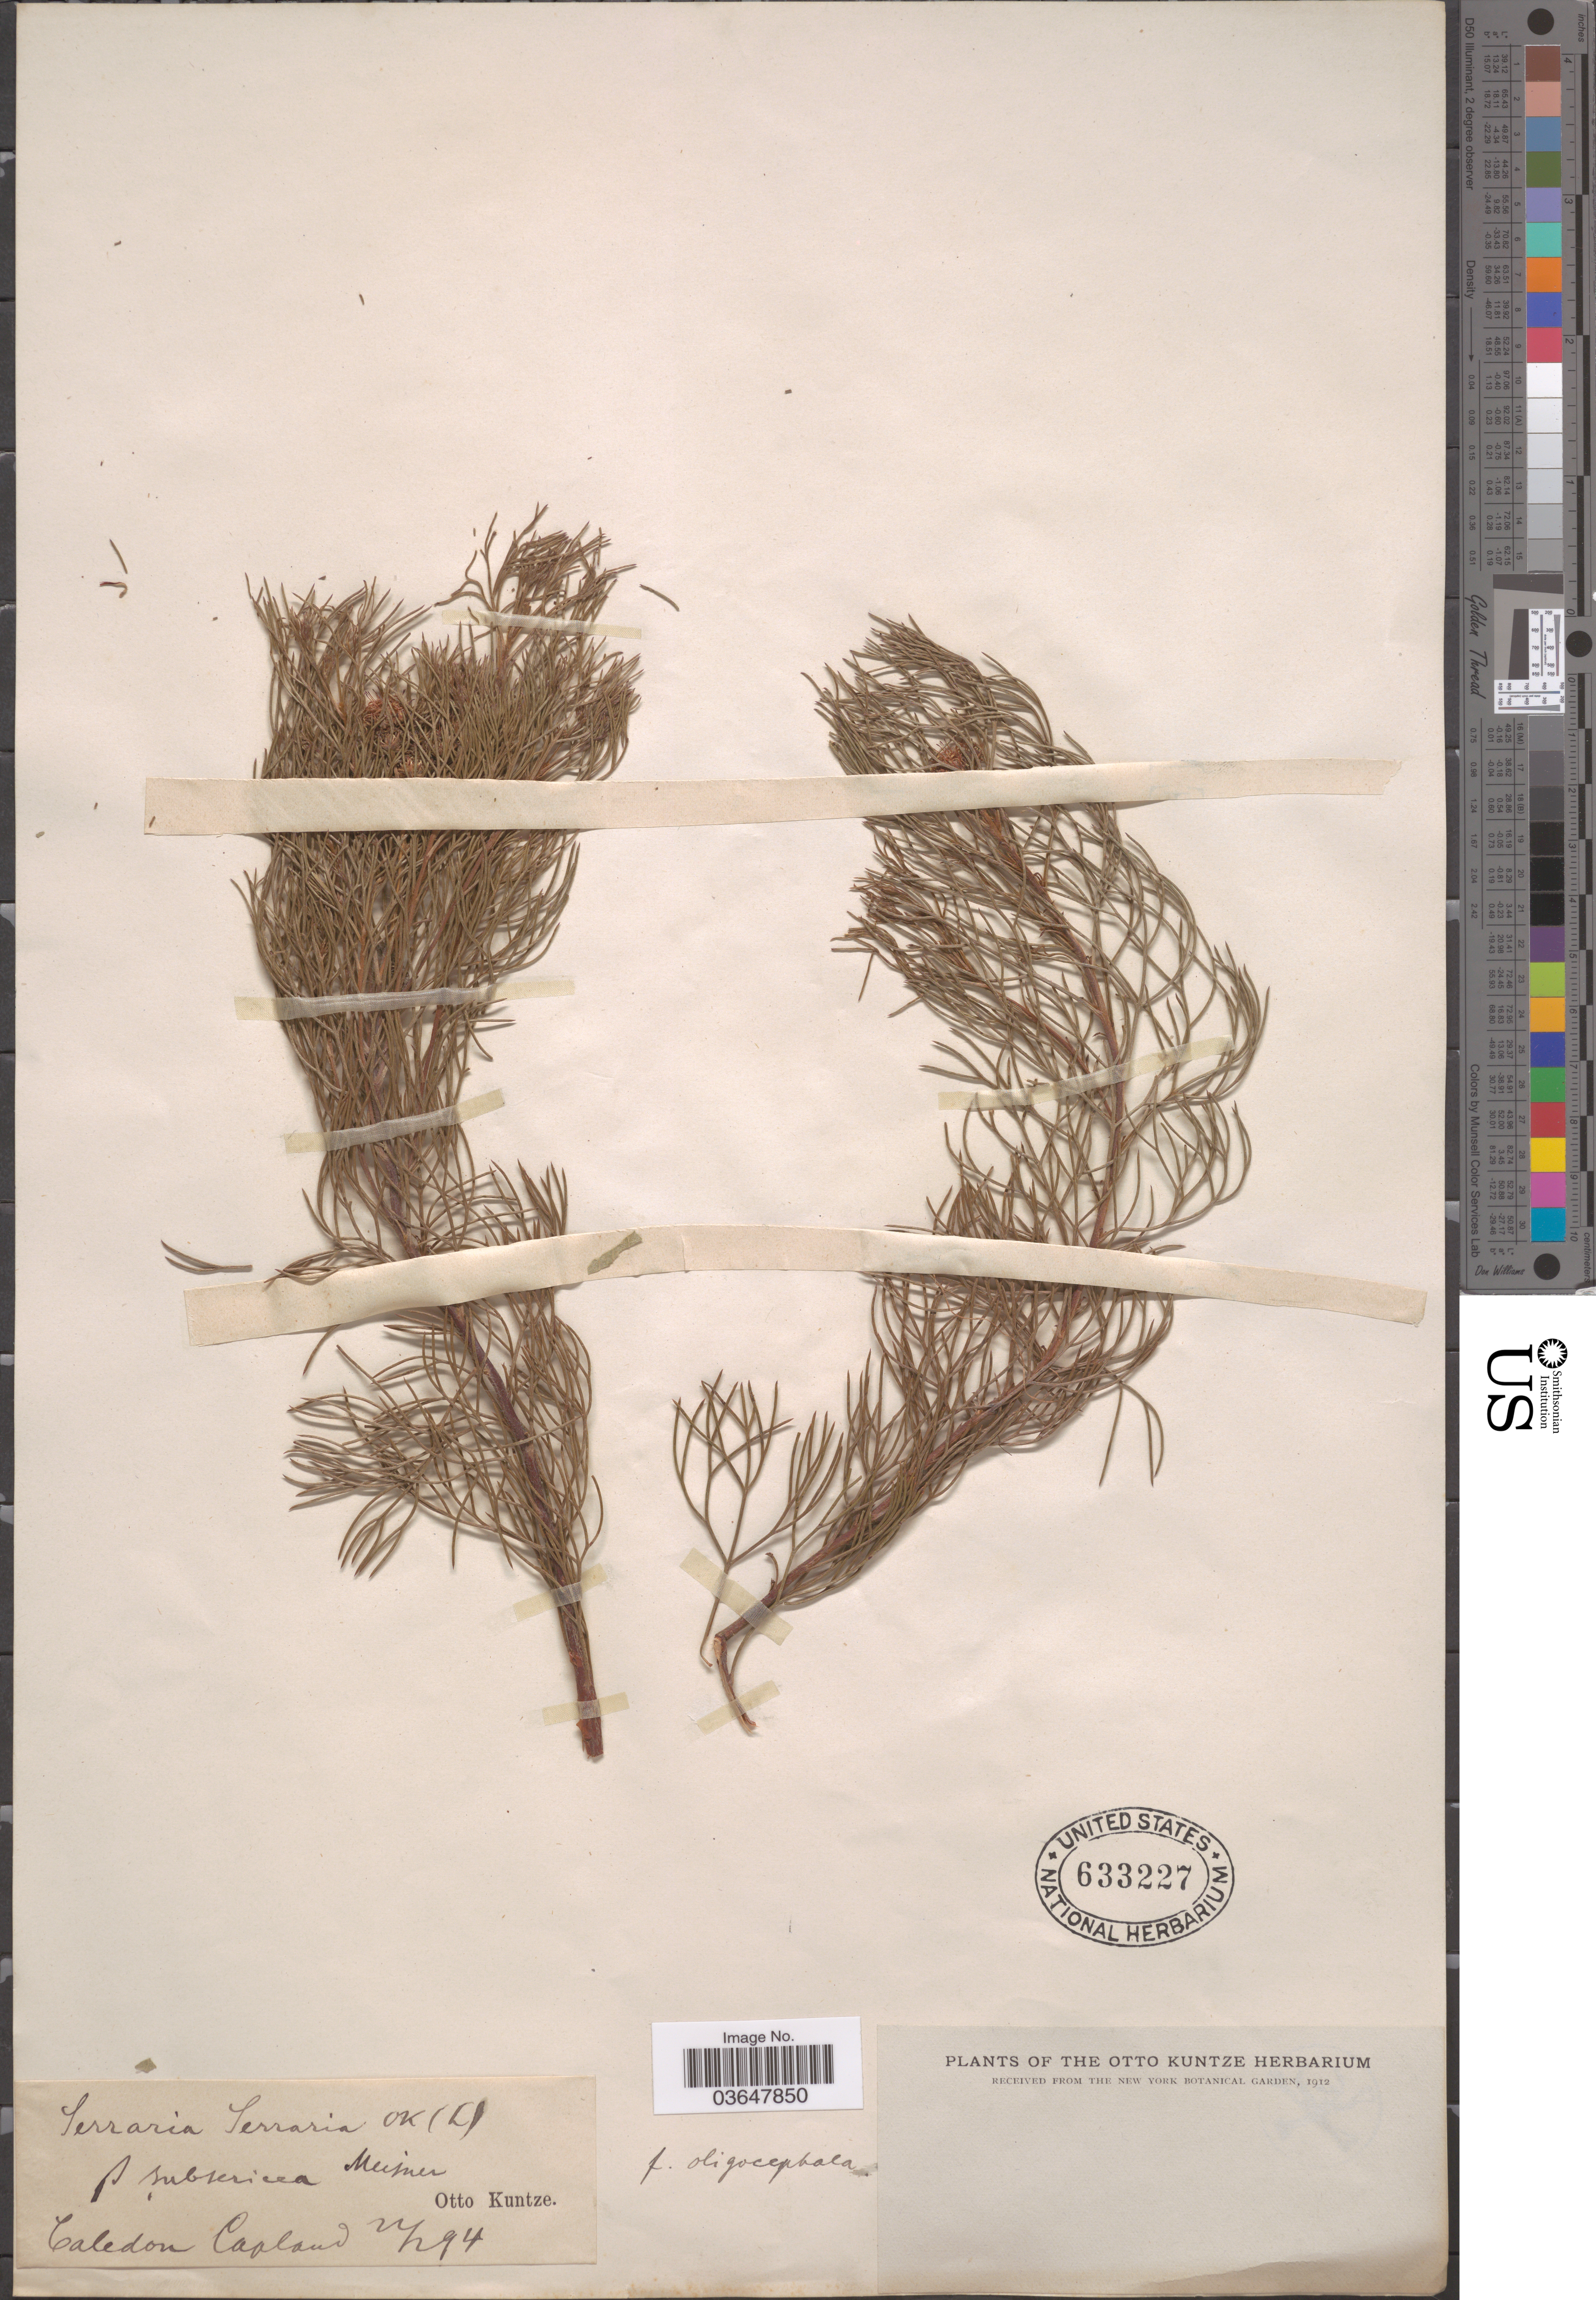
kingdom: Plantae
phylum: Tracheophyta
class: Magnoliopsida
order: Proteales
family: Proteaceae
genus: Serruria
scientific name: Serruria sp.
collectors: C.E.O. Kuntze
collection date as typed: Transcribed d/m/y: 22/2/94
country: South Africa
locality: Caledon Capland.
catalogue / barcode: US 633227